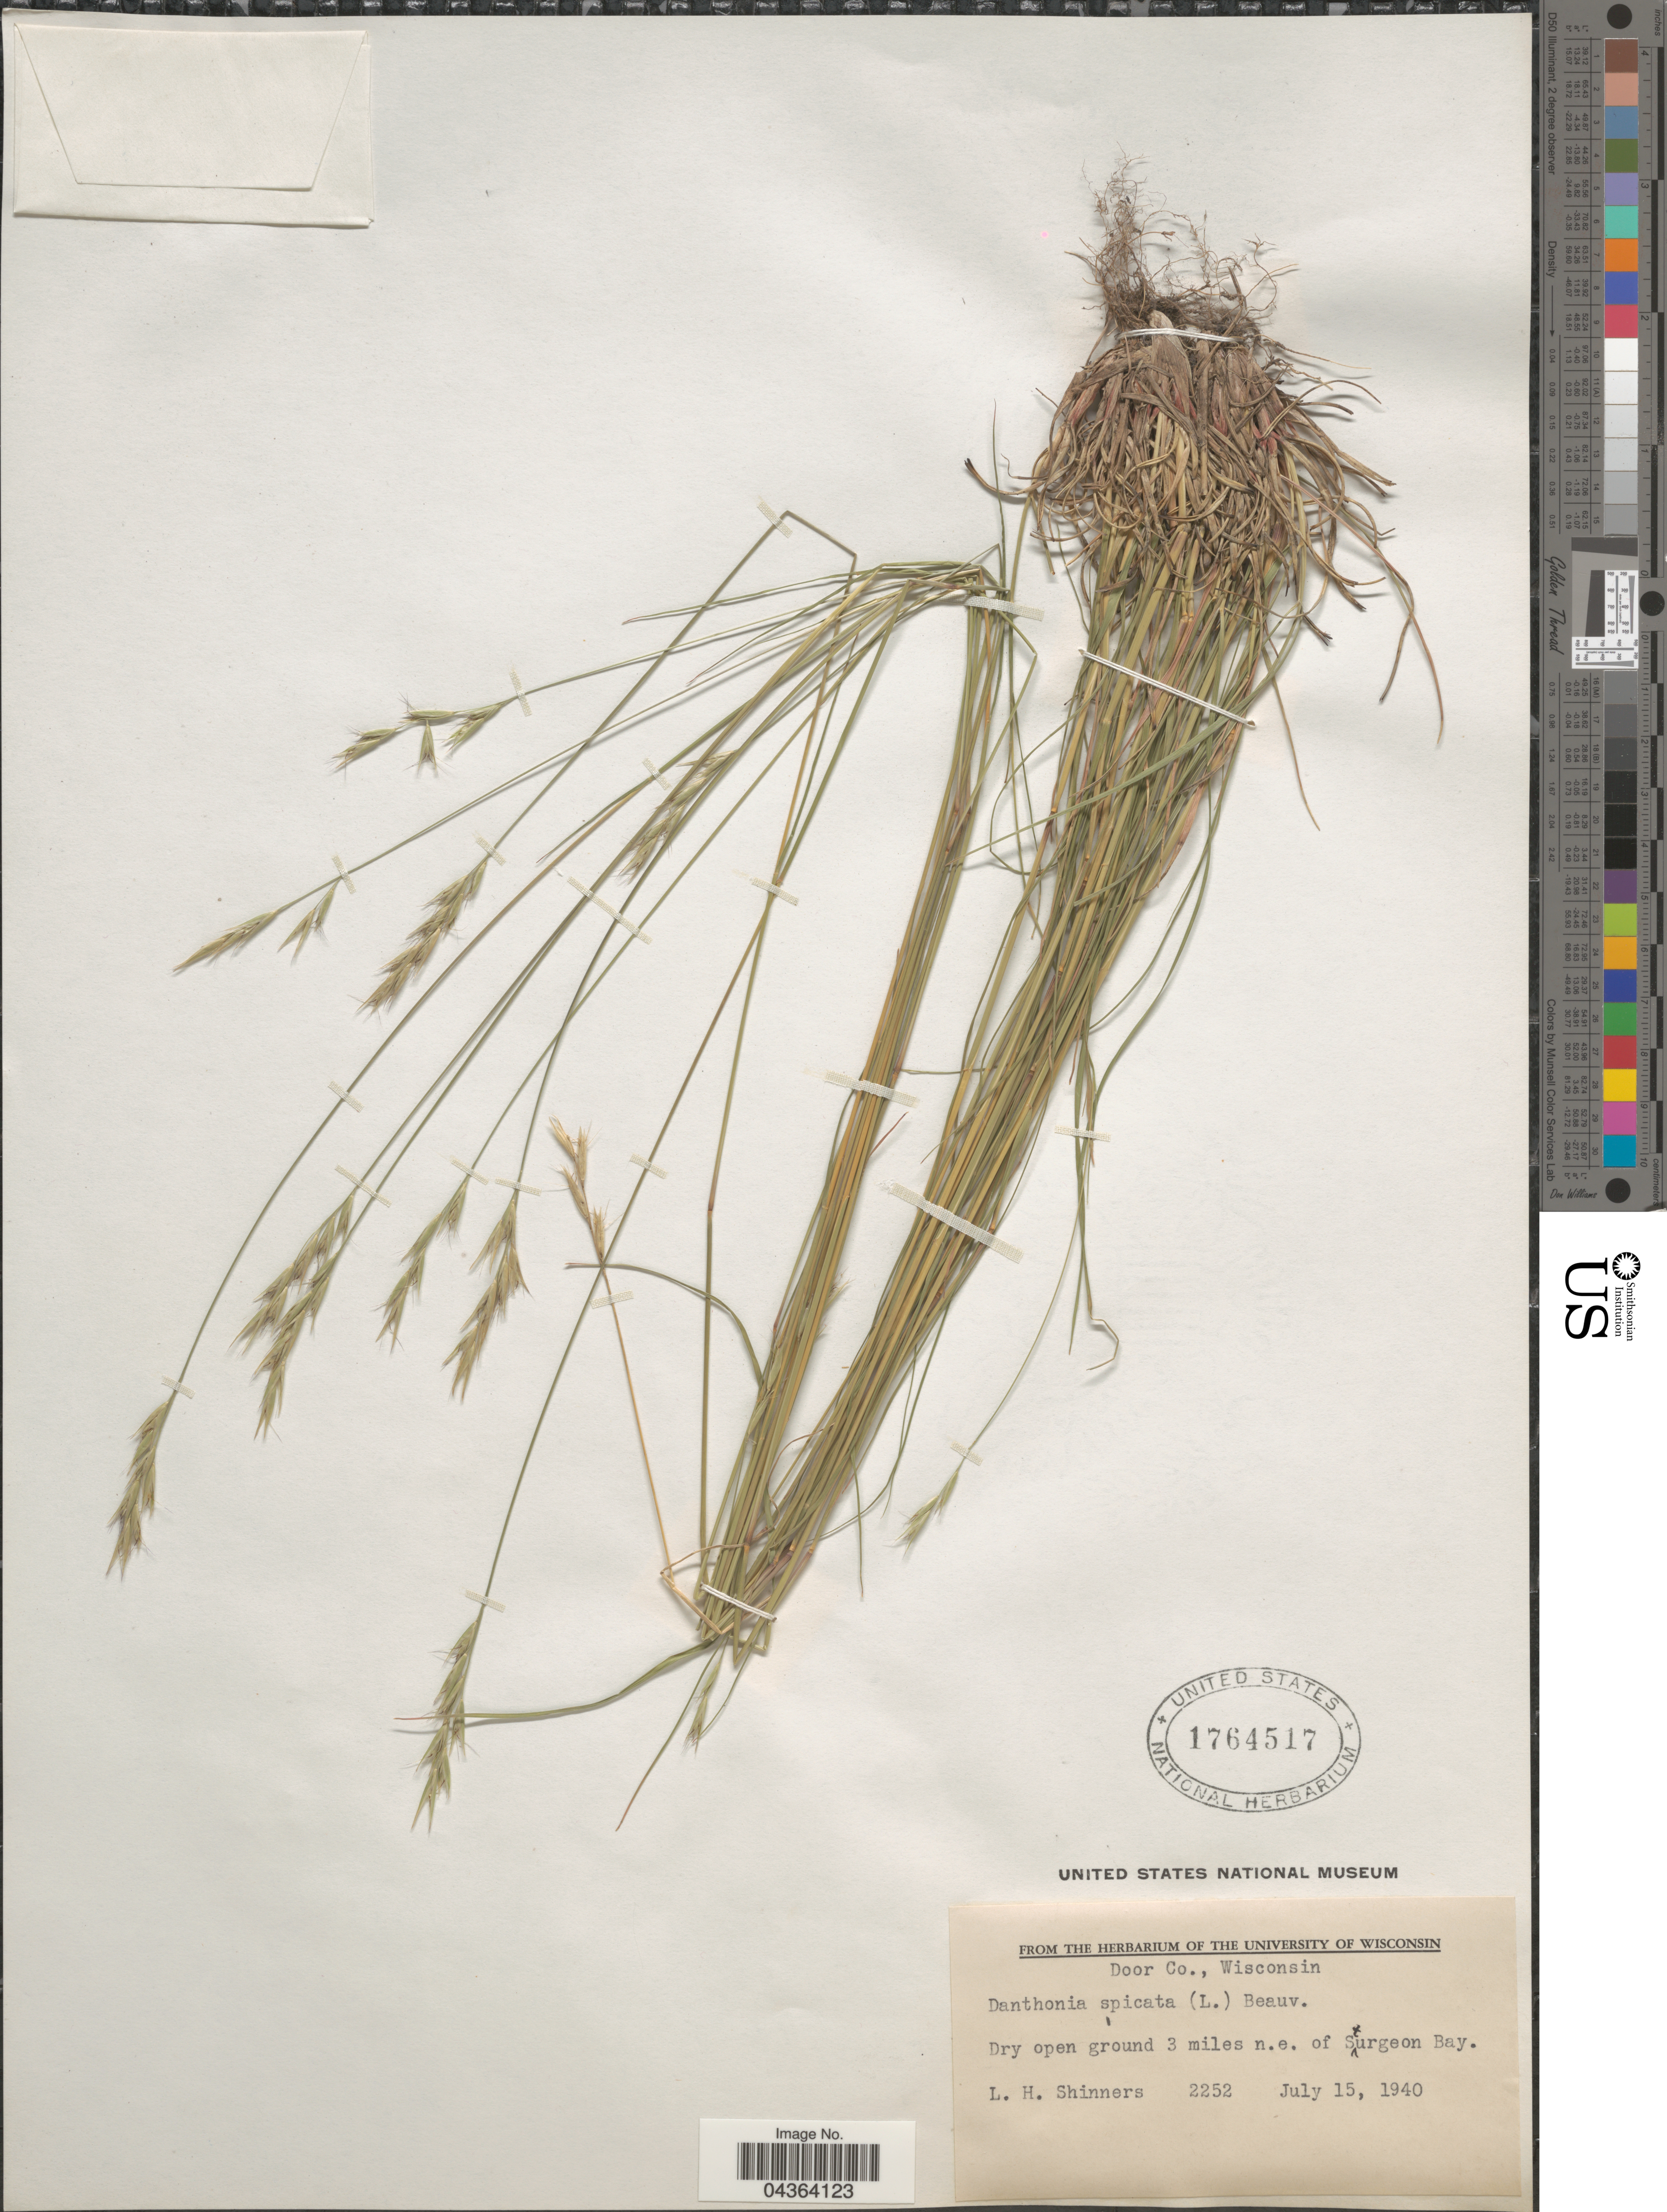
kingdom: Plantae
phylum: Tracheophyta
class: Liliopsida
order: Poales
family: Poaceae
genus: Danthonia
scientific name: Danthonia spicata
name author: (L.) P. Beauv. ex Roem. & Schult.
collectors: L. H. Shinners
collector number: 2252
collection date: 1940-07-15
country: United States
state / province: Wisconsin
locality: Door Co. Dry open ground 3 miles n.e. of Sturgeon Bay.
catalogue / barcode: US 1764517